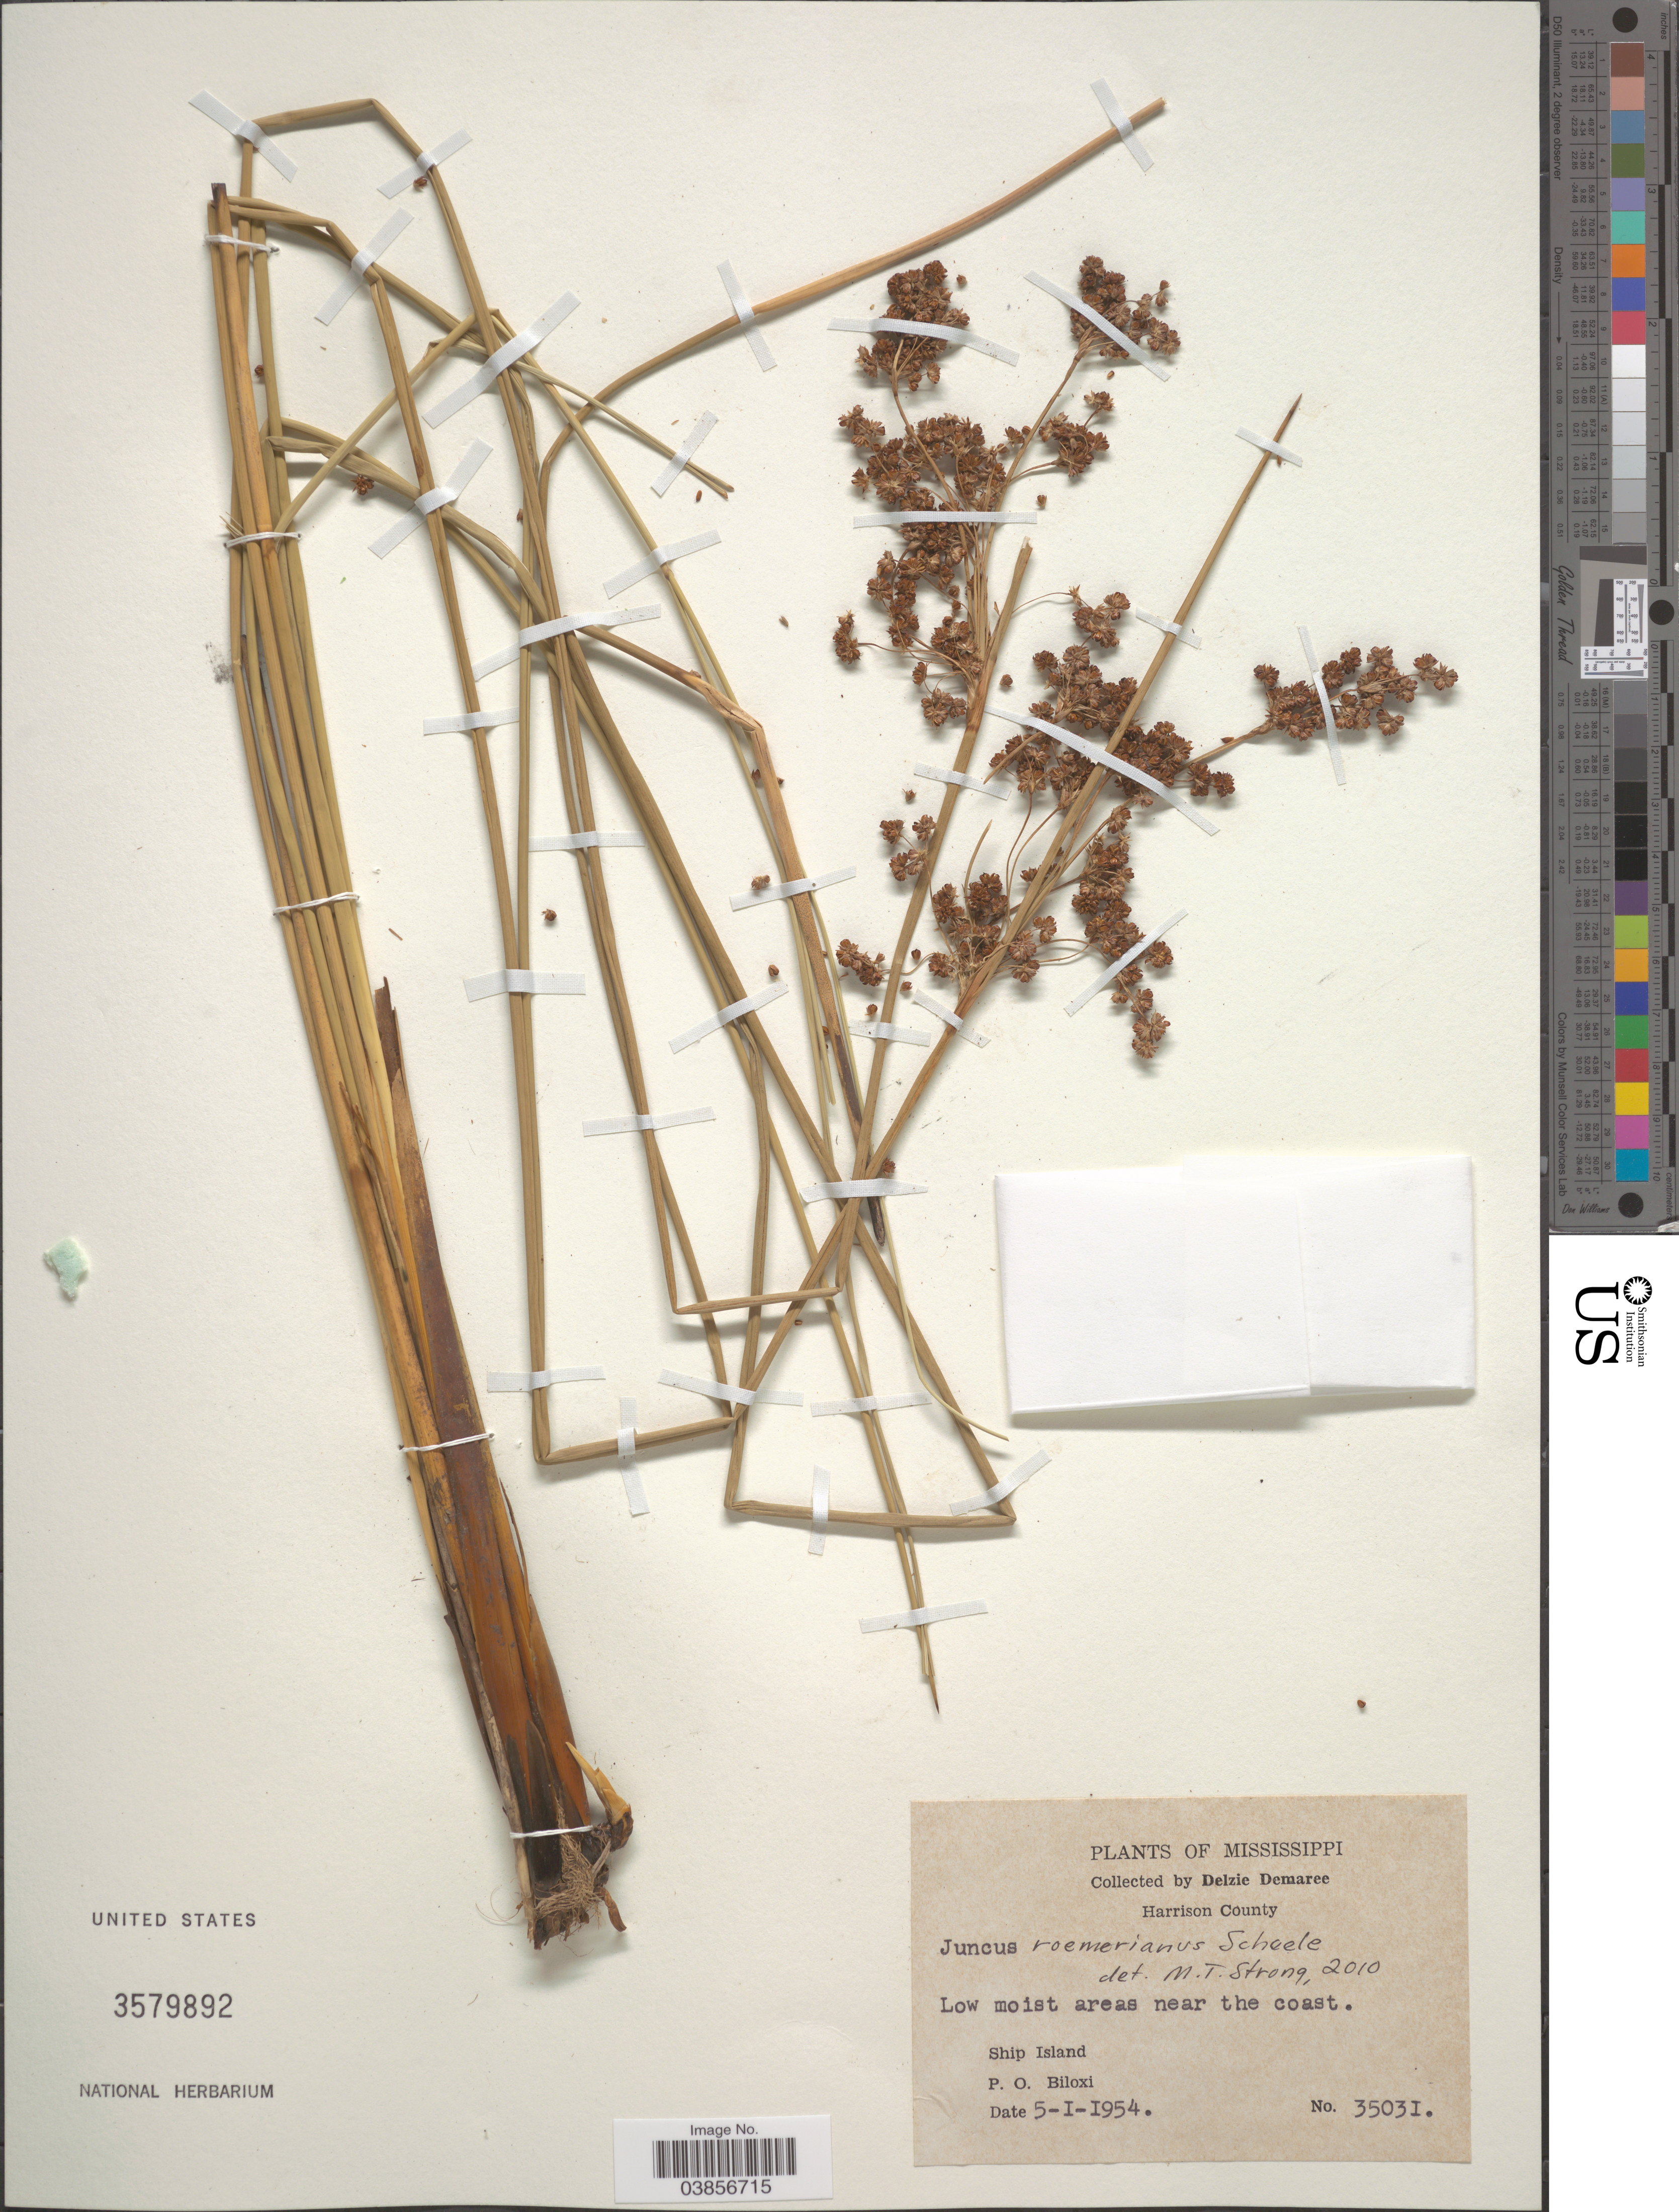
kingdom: Plantae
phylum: Tracheophyta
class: Liliopsida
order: Poales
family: Juncaceae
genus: Juncus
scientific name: Juncus roemerianus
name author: Scheele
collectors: D. Demaree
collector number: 35031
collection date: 1954-05-01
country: United States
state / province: Mississippi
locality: Harrison County. Near the coast. Ship Island. P. O. Biloxi.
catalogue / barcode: US 3579892